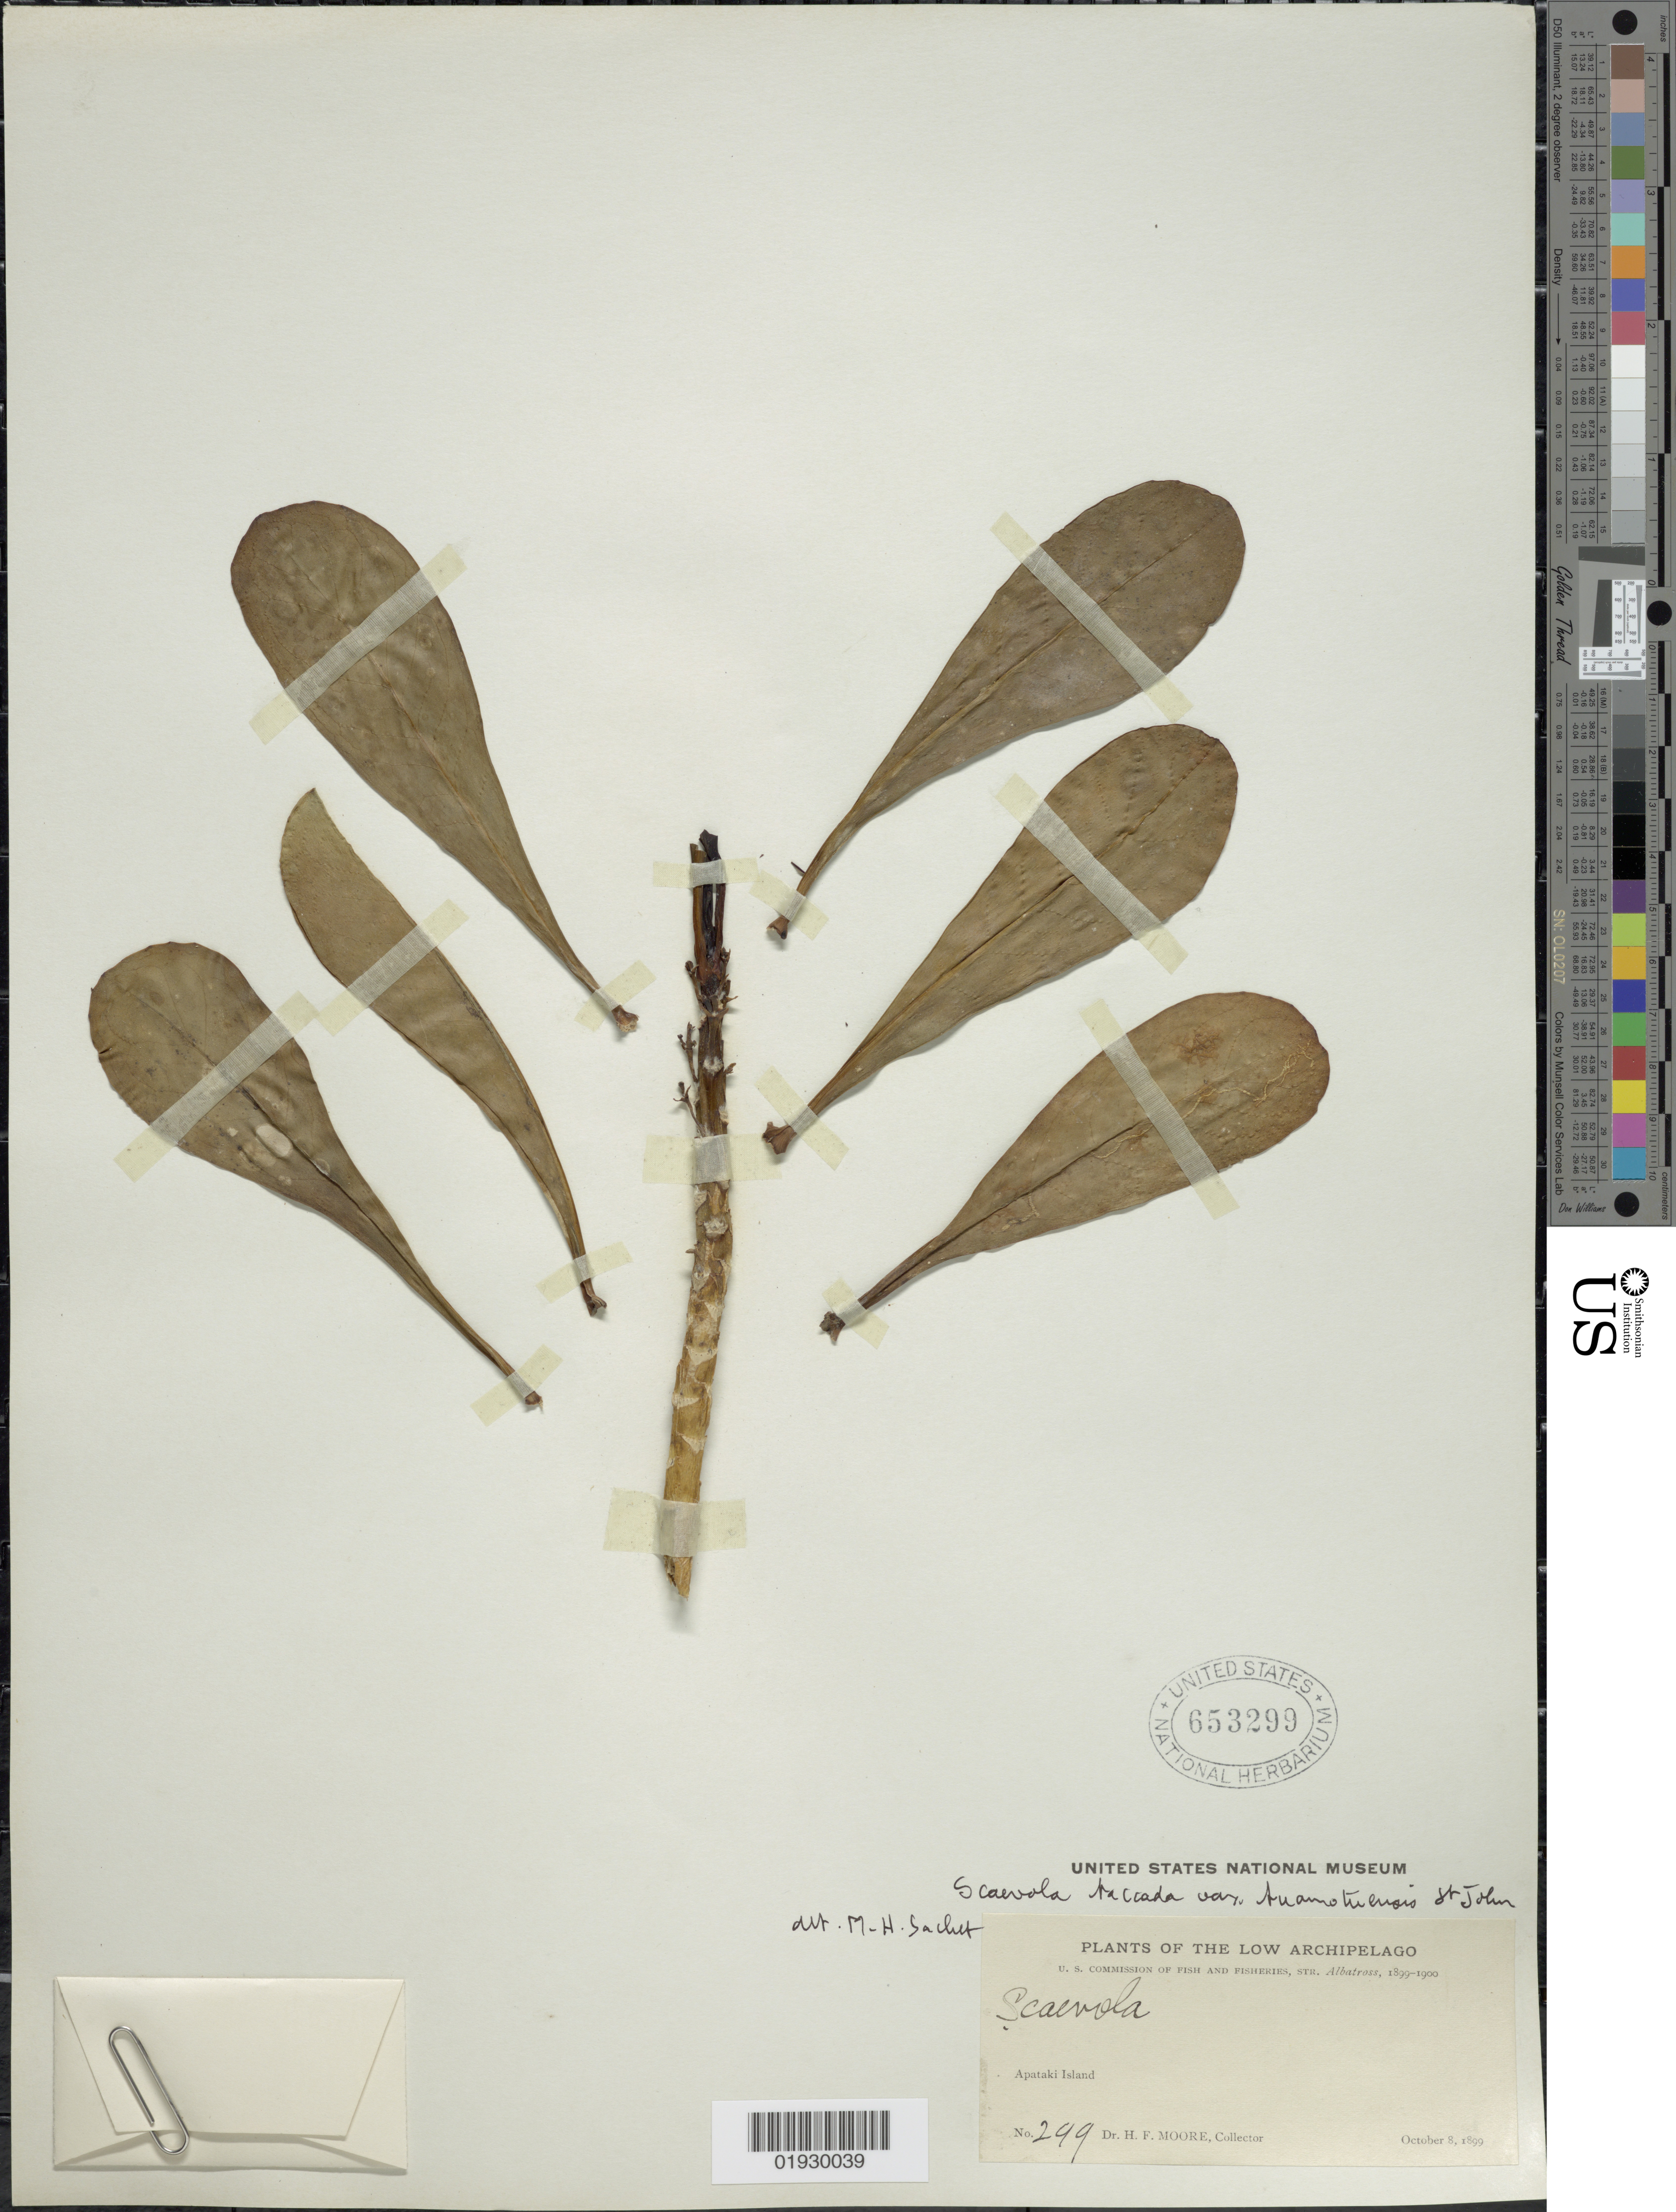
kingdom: Plantae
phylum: Tracheophyta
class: Magnoliopsida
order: Asterales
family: Goodeniaceae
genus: Scaevola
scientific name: Scaevola taccada var. tuamotensis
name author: H. St. John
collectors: H. F. Moore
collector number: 299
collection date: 1899-10-08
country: French Polynesia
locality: The Low Archipelago, Apataki Island.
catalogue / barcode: US 653299